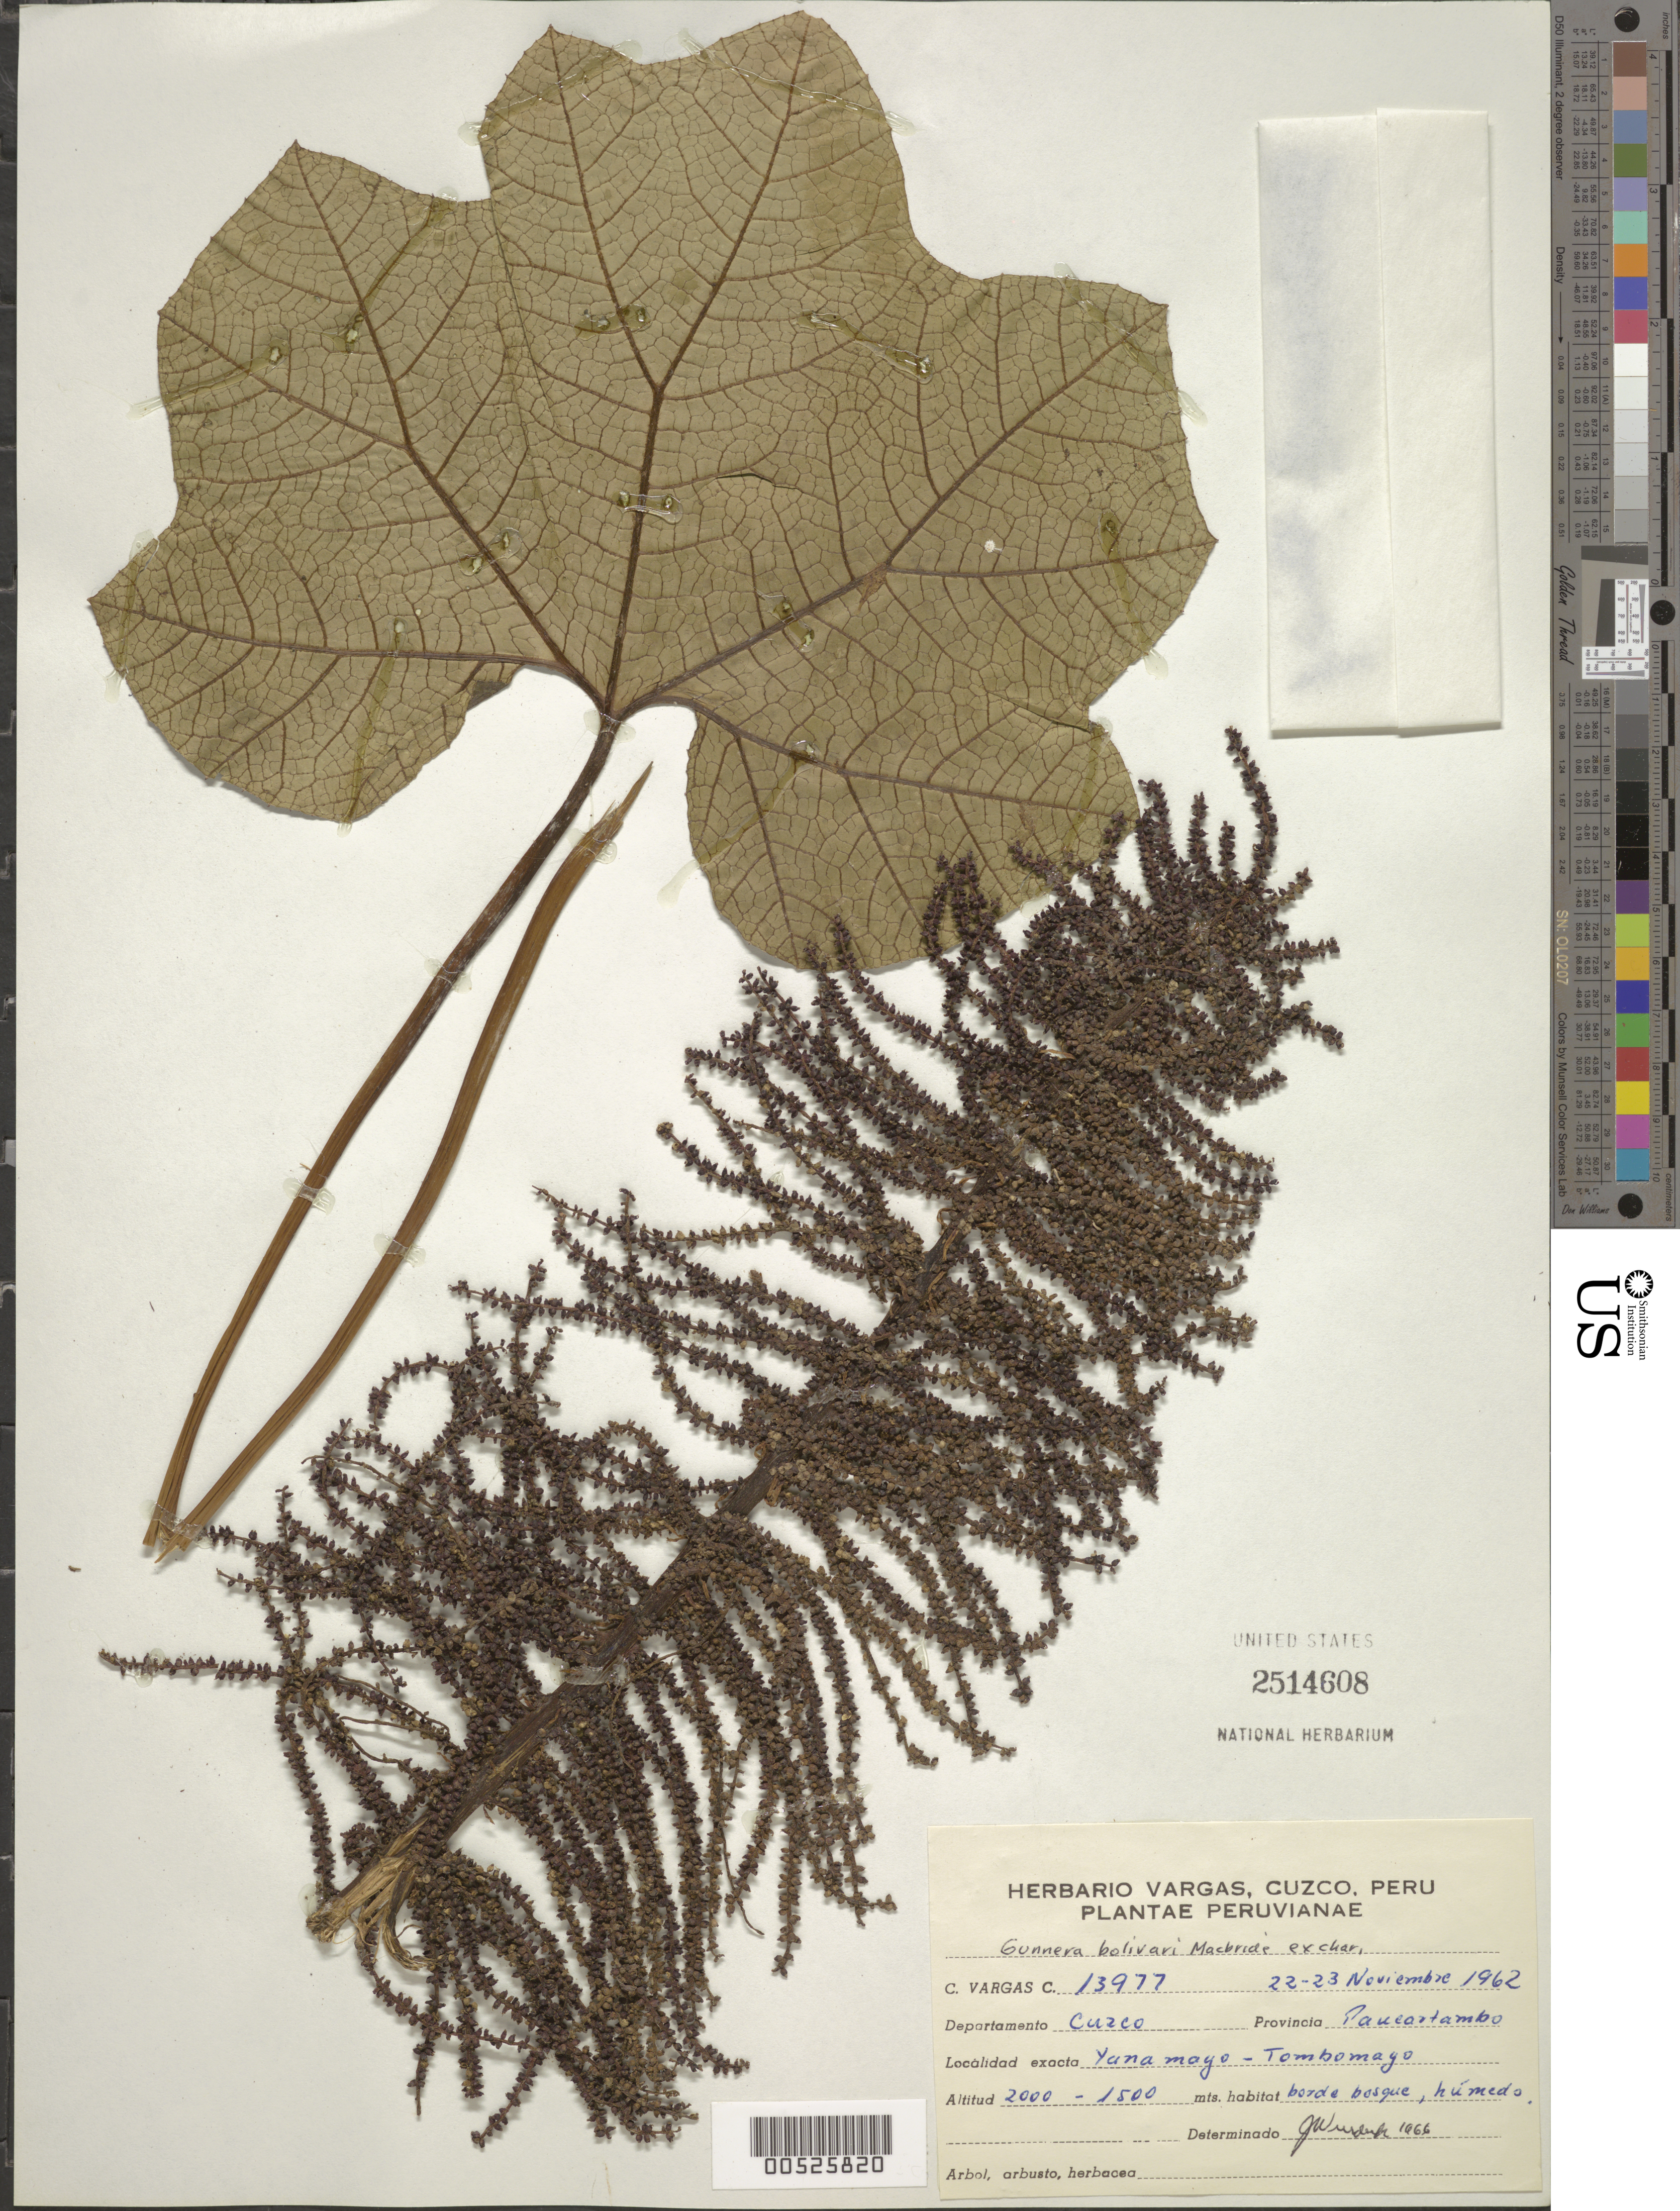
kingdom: Plantae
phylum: Tracheophyta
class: Magnoliopsida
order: Gunnerales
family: Gunneraceae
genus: Gunnera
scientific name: Gunnera bolivari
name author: J.F. Macbr.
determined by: Wurdack, John J., (US), US (UNITED STATES)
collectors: C. Vargas Calderón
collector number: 13977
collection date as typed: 22 Dec 1962 to 23 Dec 1962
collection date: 1962-12-22/1962-12-23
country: Peru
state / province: Cusco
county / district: Paucartambo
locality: Yuna Mayo - Tombomayo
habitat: borde bosque, húmedo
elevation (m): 2000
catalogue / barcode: US 2514608